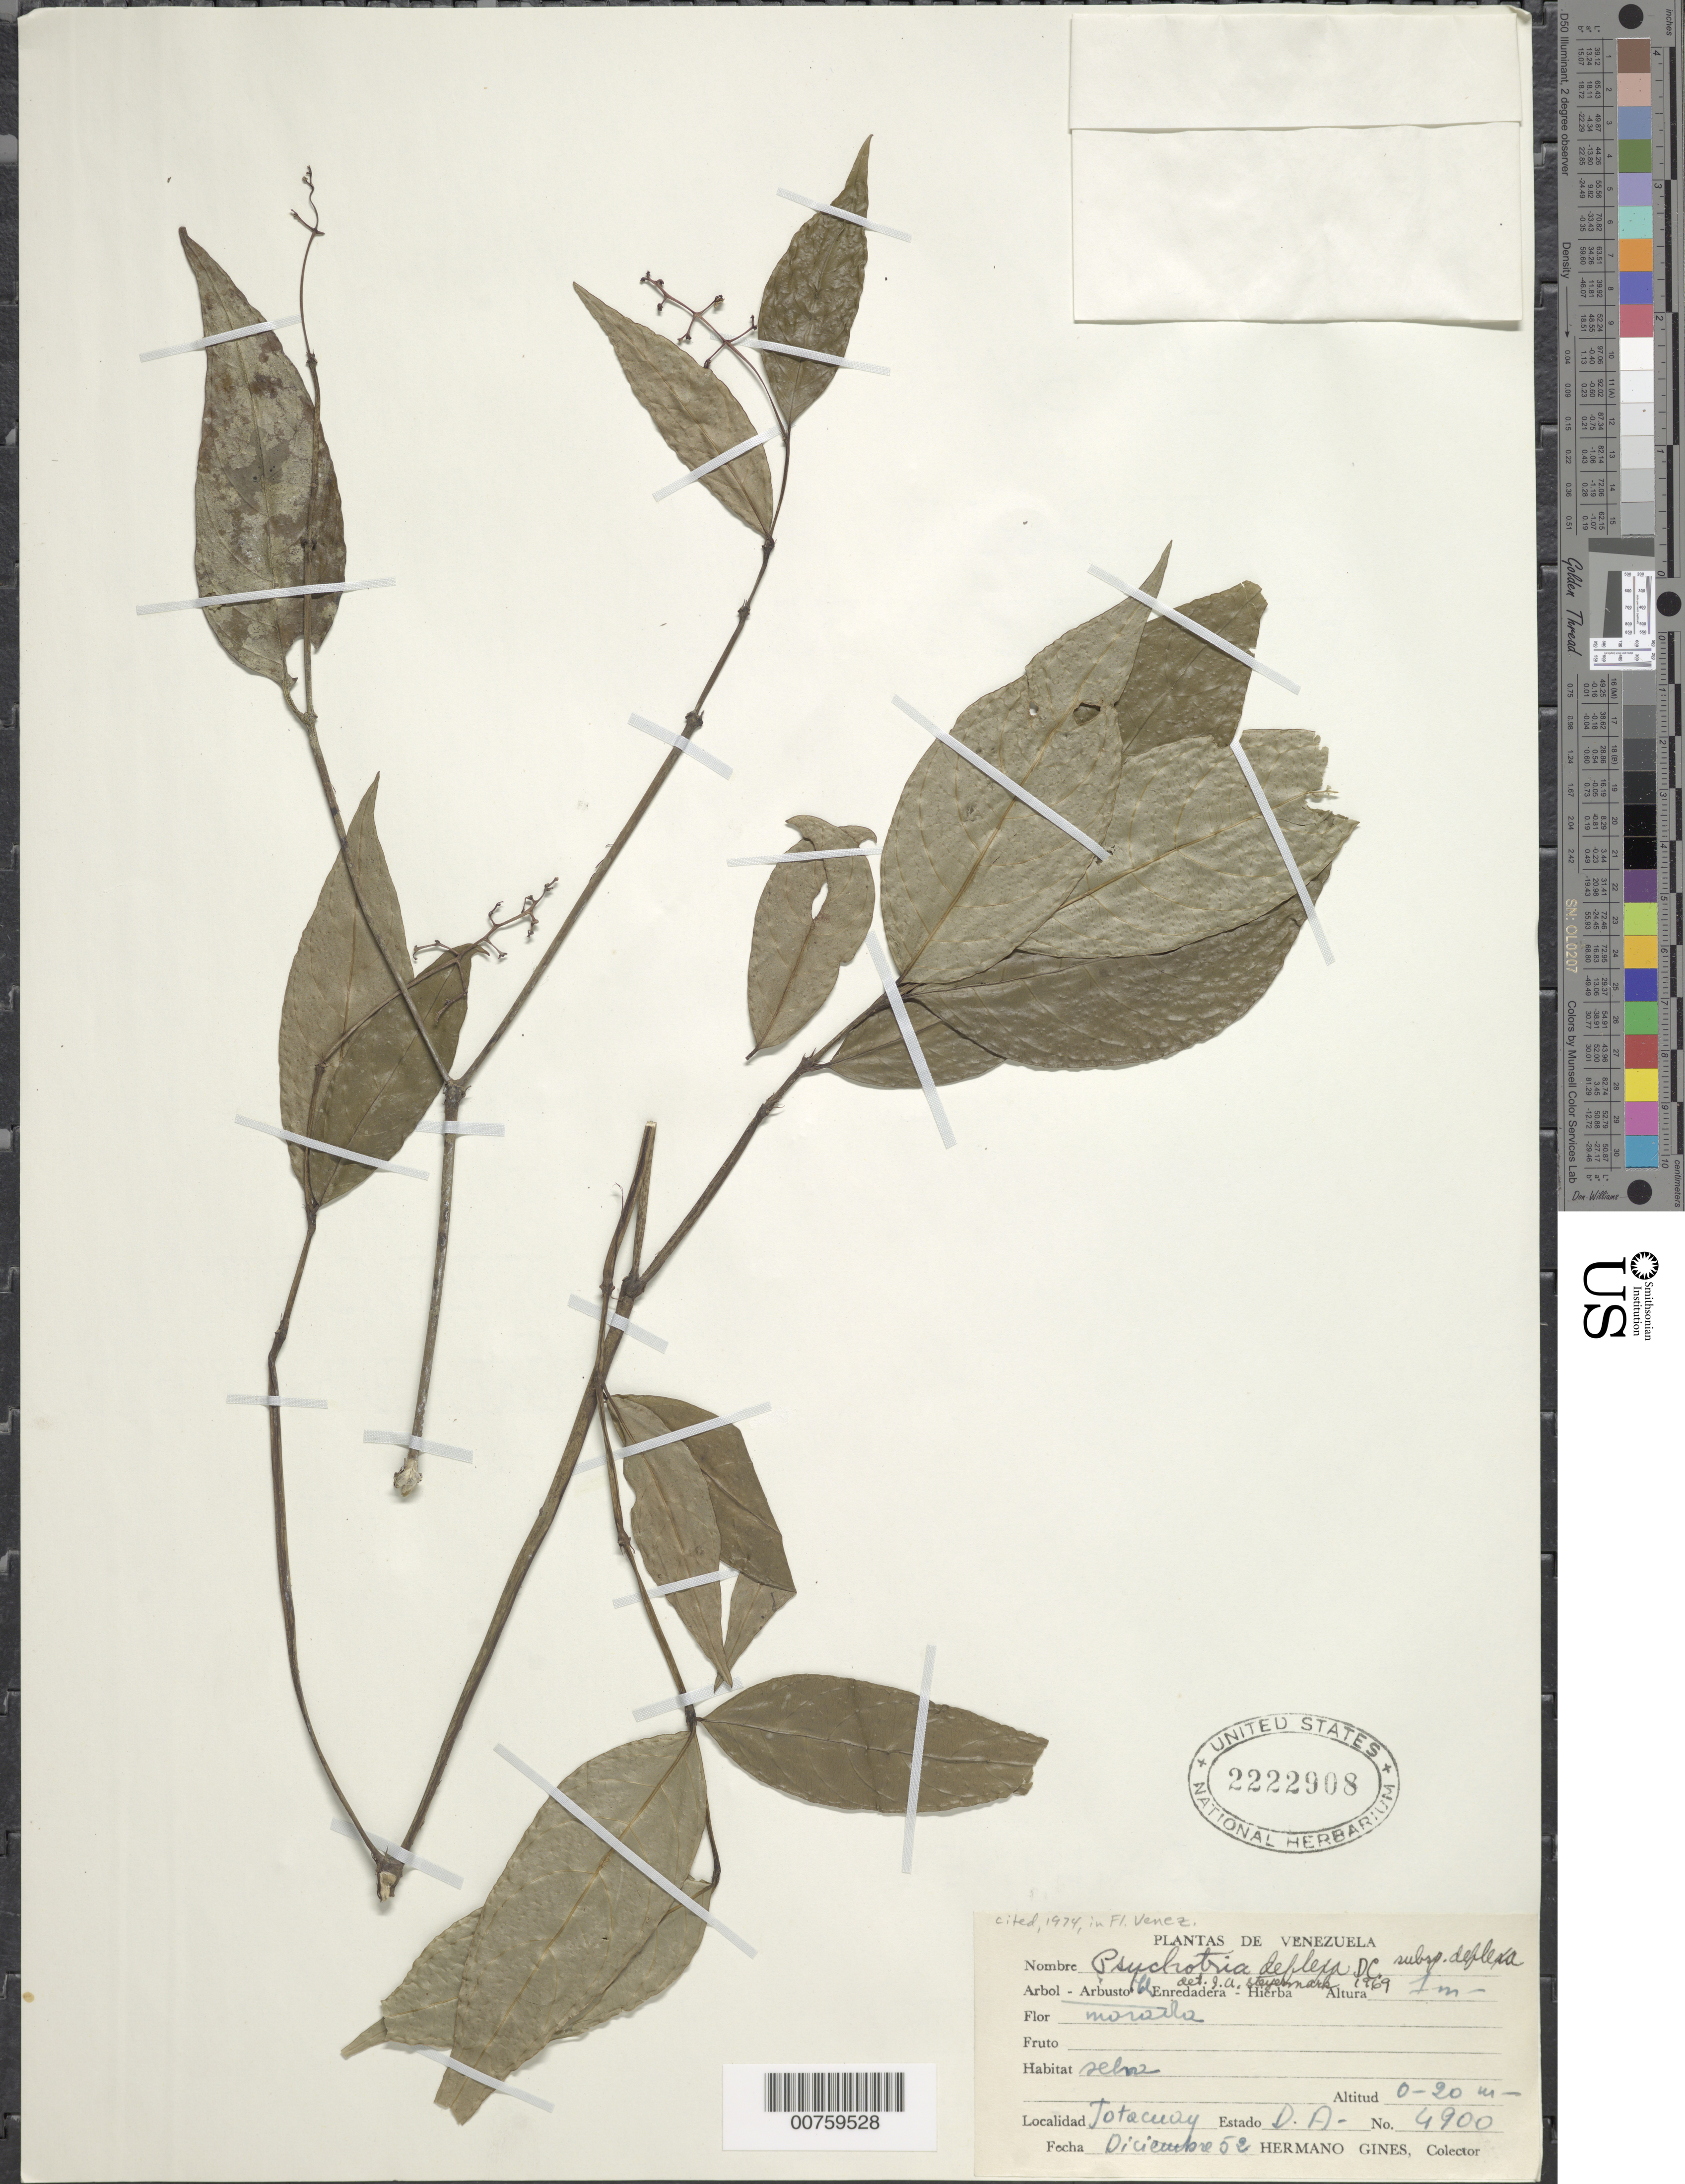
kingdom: Plantae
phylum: Tracheophyta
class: Magnoliopsida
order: Gentianales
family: Rubiaceae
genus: Psychotria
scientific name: Psychotria deflexa subsp. deflexa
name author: DC.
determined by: Steyermark, Julian A., (VEN)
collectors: H. Gines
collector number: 4900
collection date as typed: Dec-52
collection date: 1952-12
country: Venezuela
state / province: Delta Amacuro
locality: Jotacuay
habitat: Selva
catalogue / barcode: US 2222908